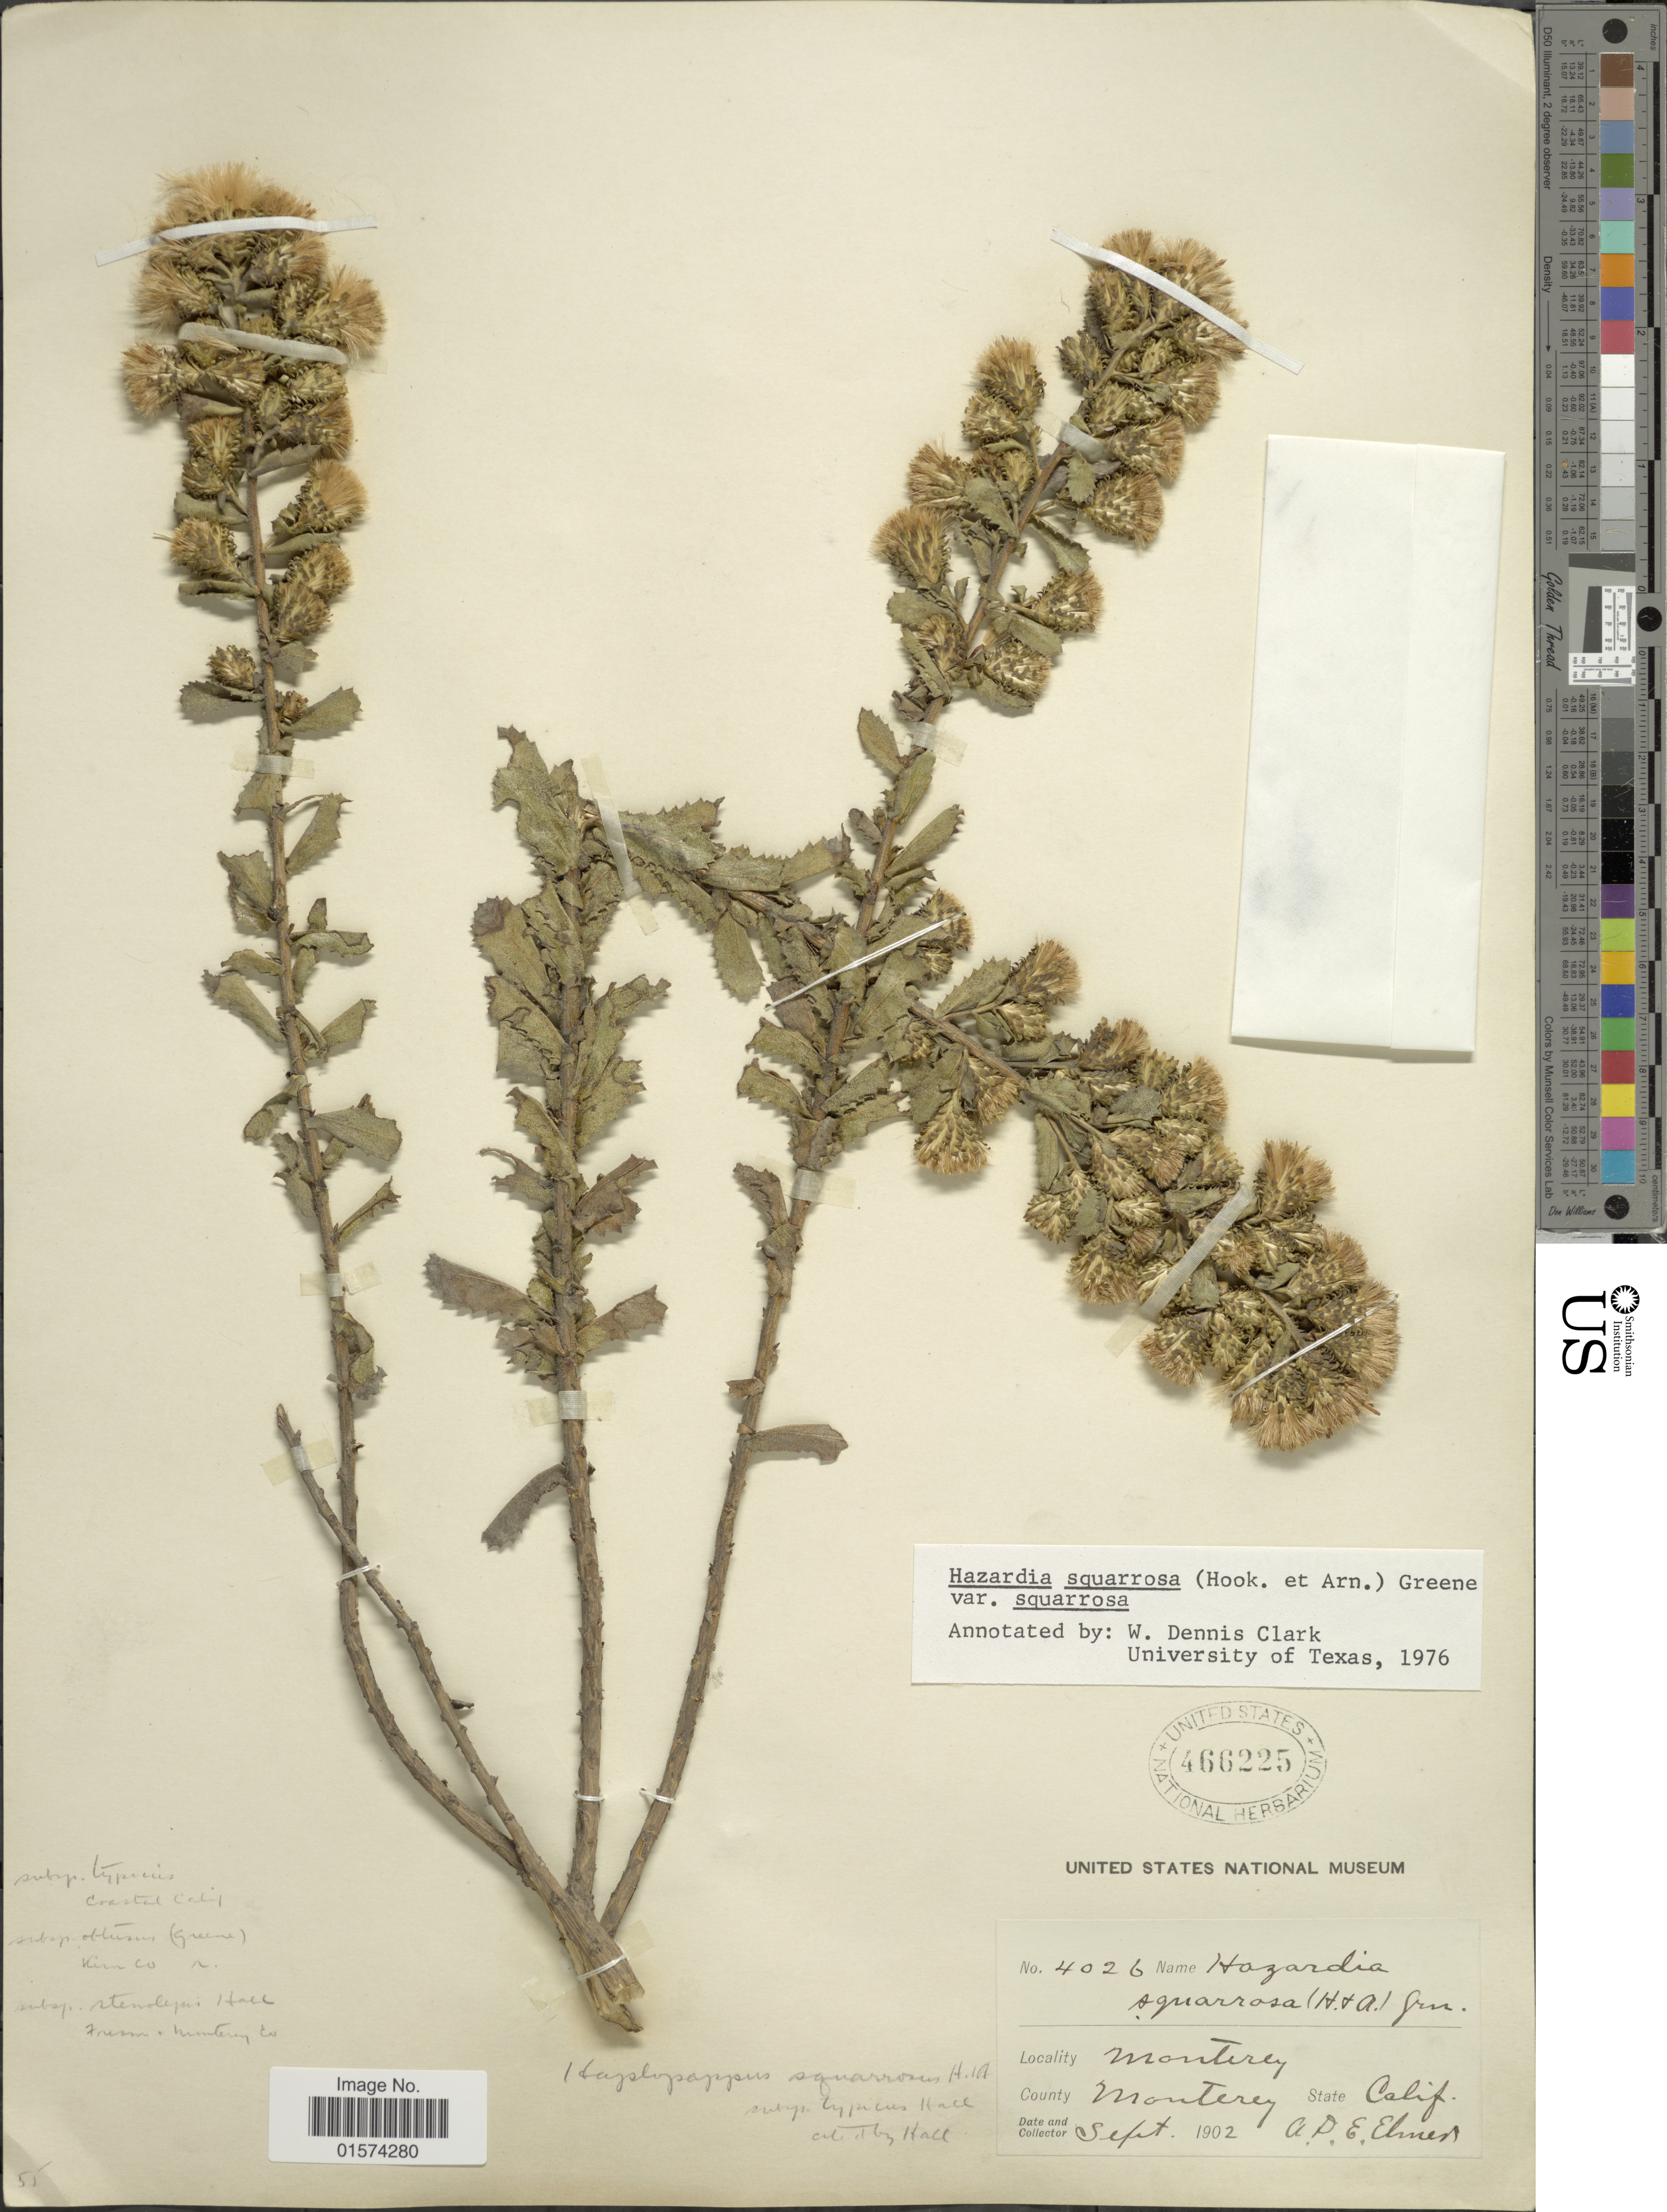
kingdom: Plantae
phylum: Tracheophyta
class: Magnoliopsida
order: Asterales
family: Asteraceae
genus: Hazardia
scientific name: Hazardia squarrosa var. squarrosa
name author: (Hook. & Arn.) Greene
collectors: A. D. E. Elmer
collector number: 4026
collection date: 1902-09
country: United States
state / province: California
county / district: Monterey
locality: Monterey, County Monterey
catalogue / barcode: US 466225